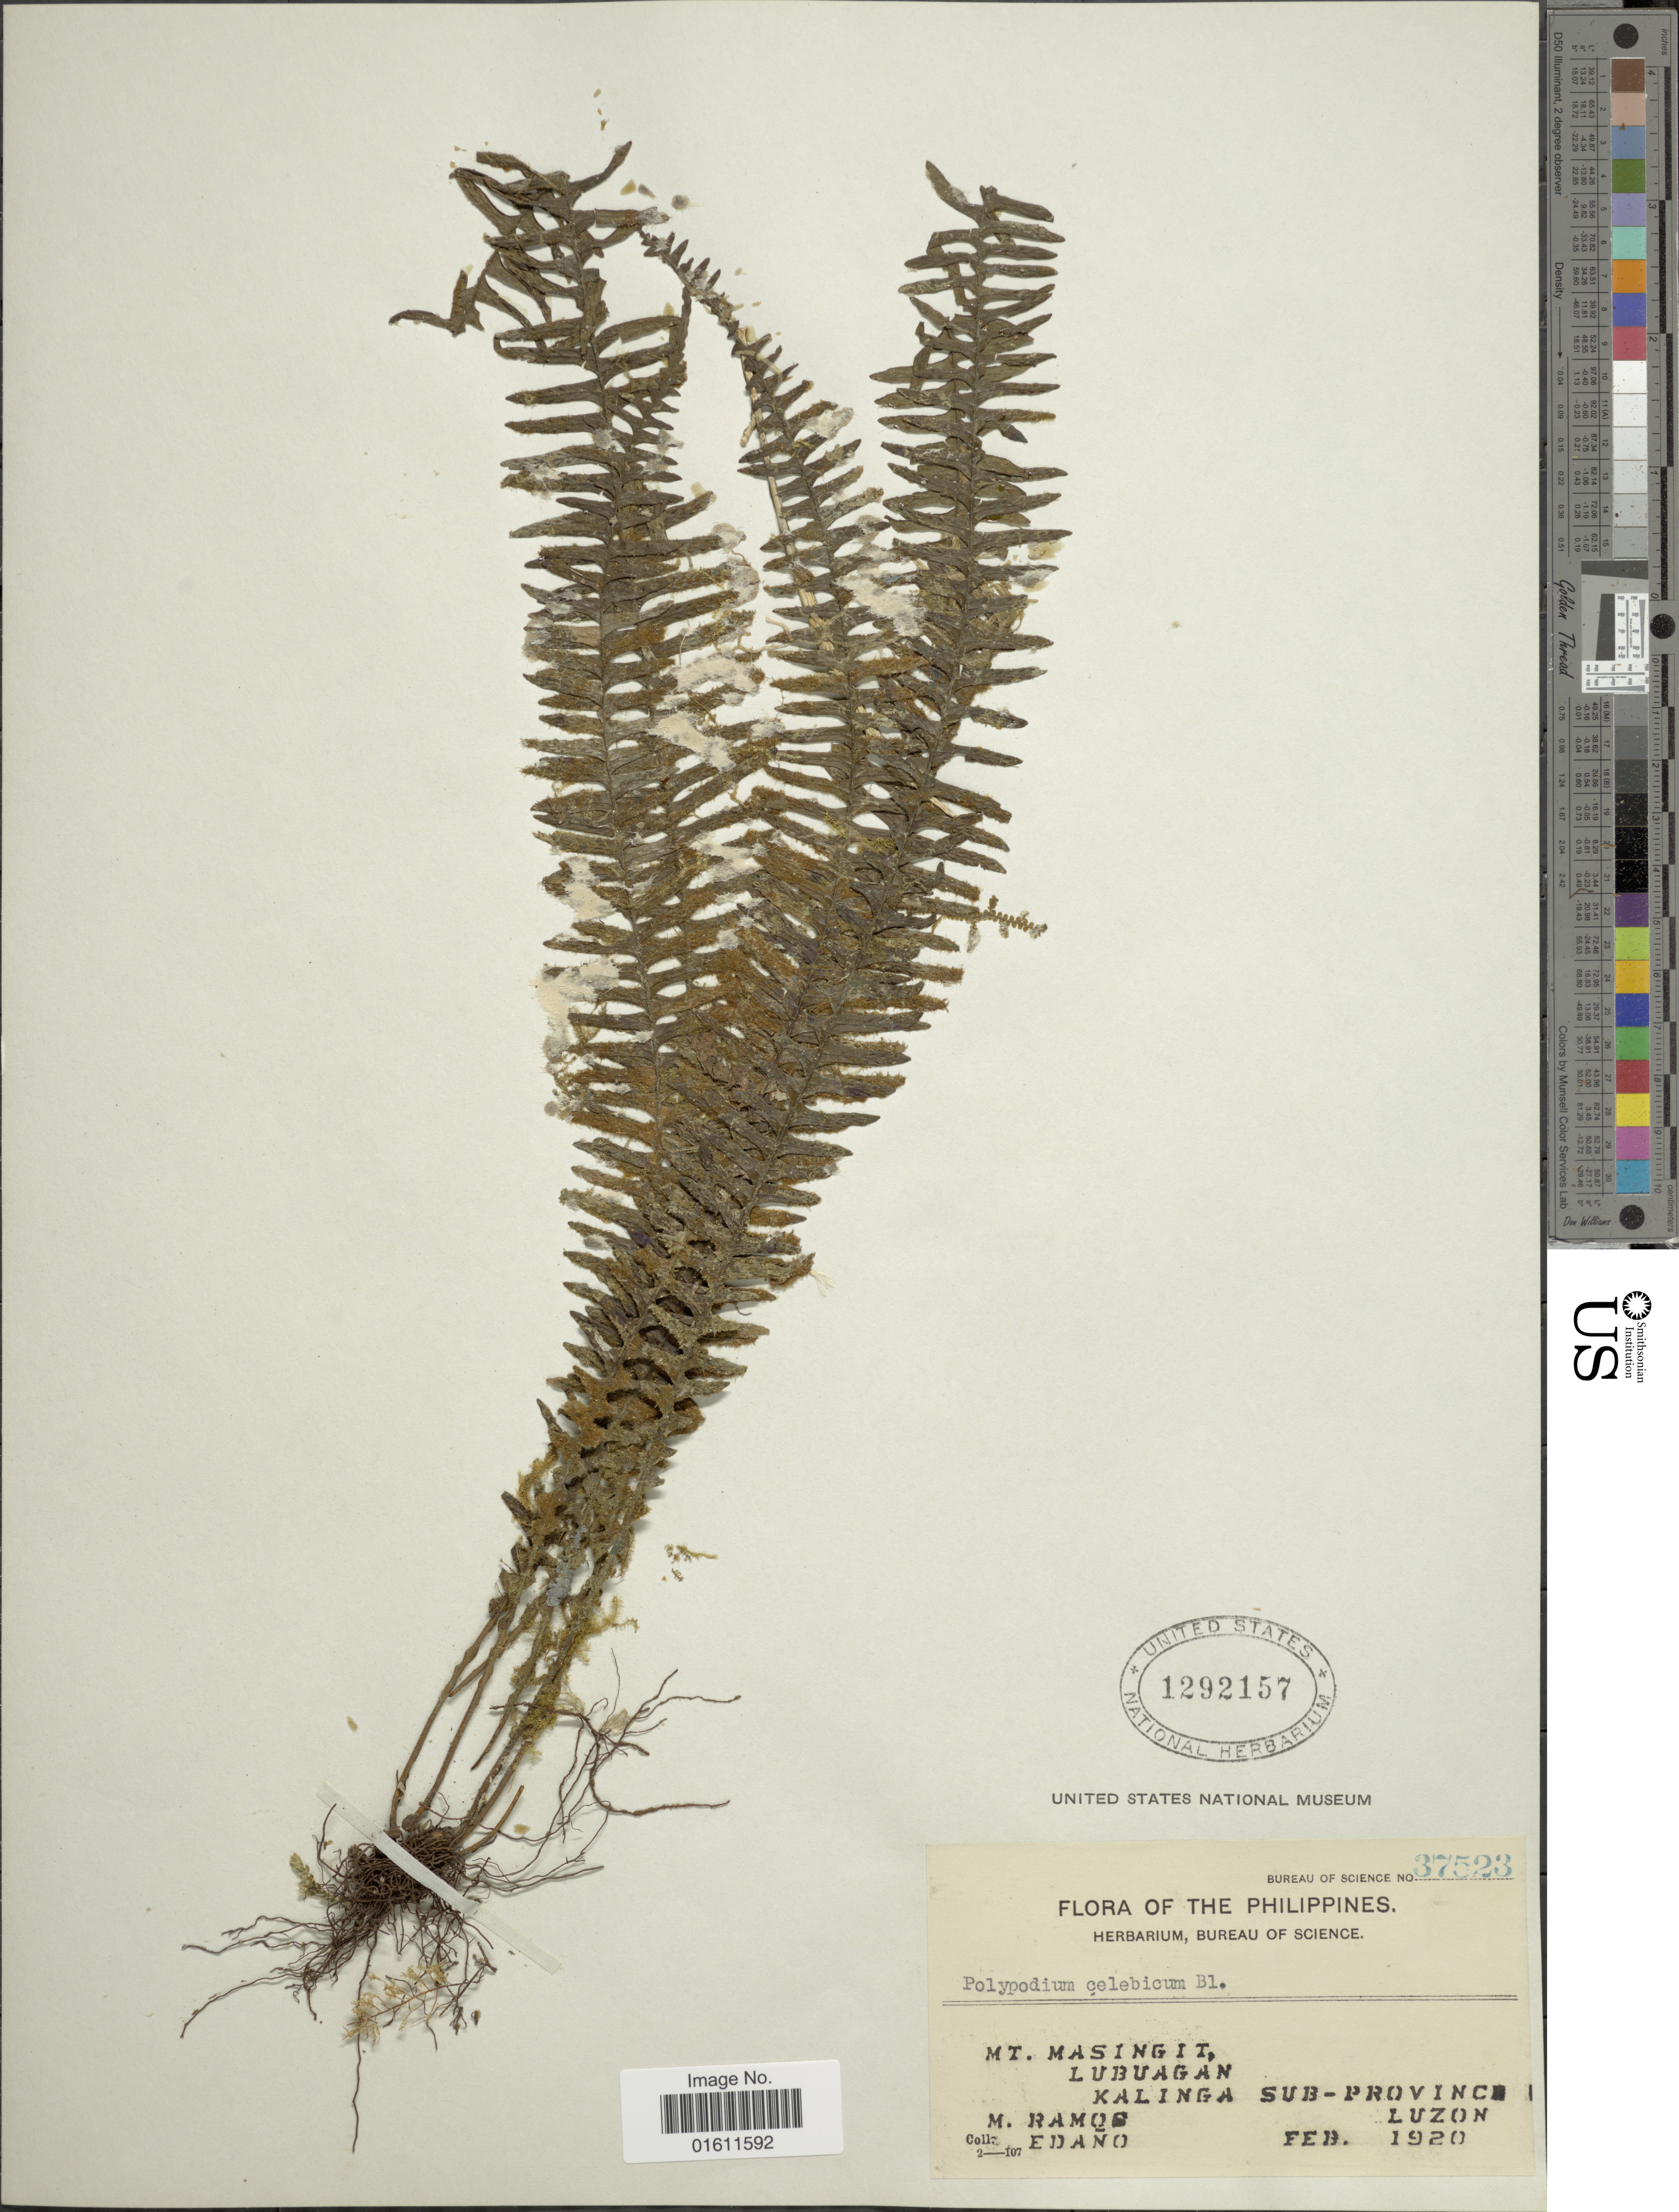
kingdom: Plantae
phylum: Tracheophyta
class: Polypodiopsida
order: Polypodiales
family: Polypodiaceae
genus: Prosaptia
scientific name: Prosaptia celebica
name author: (Blume) Tagawa & K. Iwats.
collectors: M. Ramos & G. Edaño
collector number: Bureau of Science 37523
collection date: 1920-02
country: Philippines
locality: Mt. Masingit, Lubuagan, Kalinga sub-province, Luzon.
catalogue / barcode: US 1292157